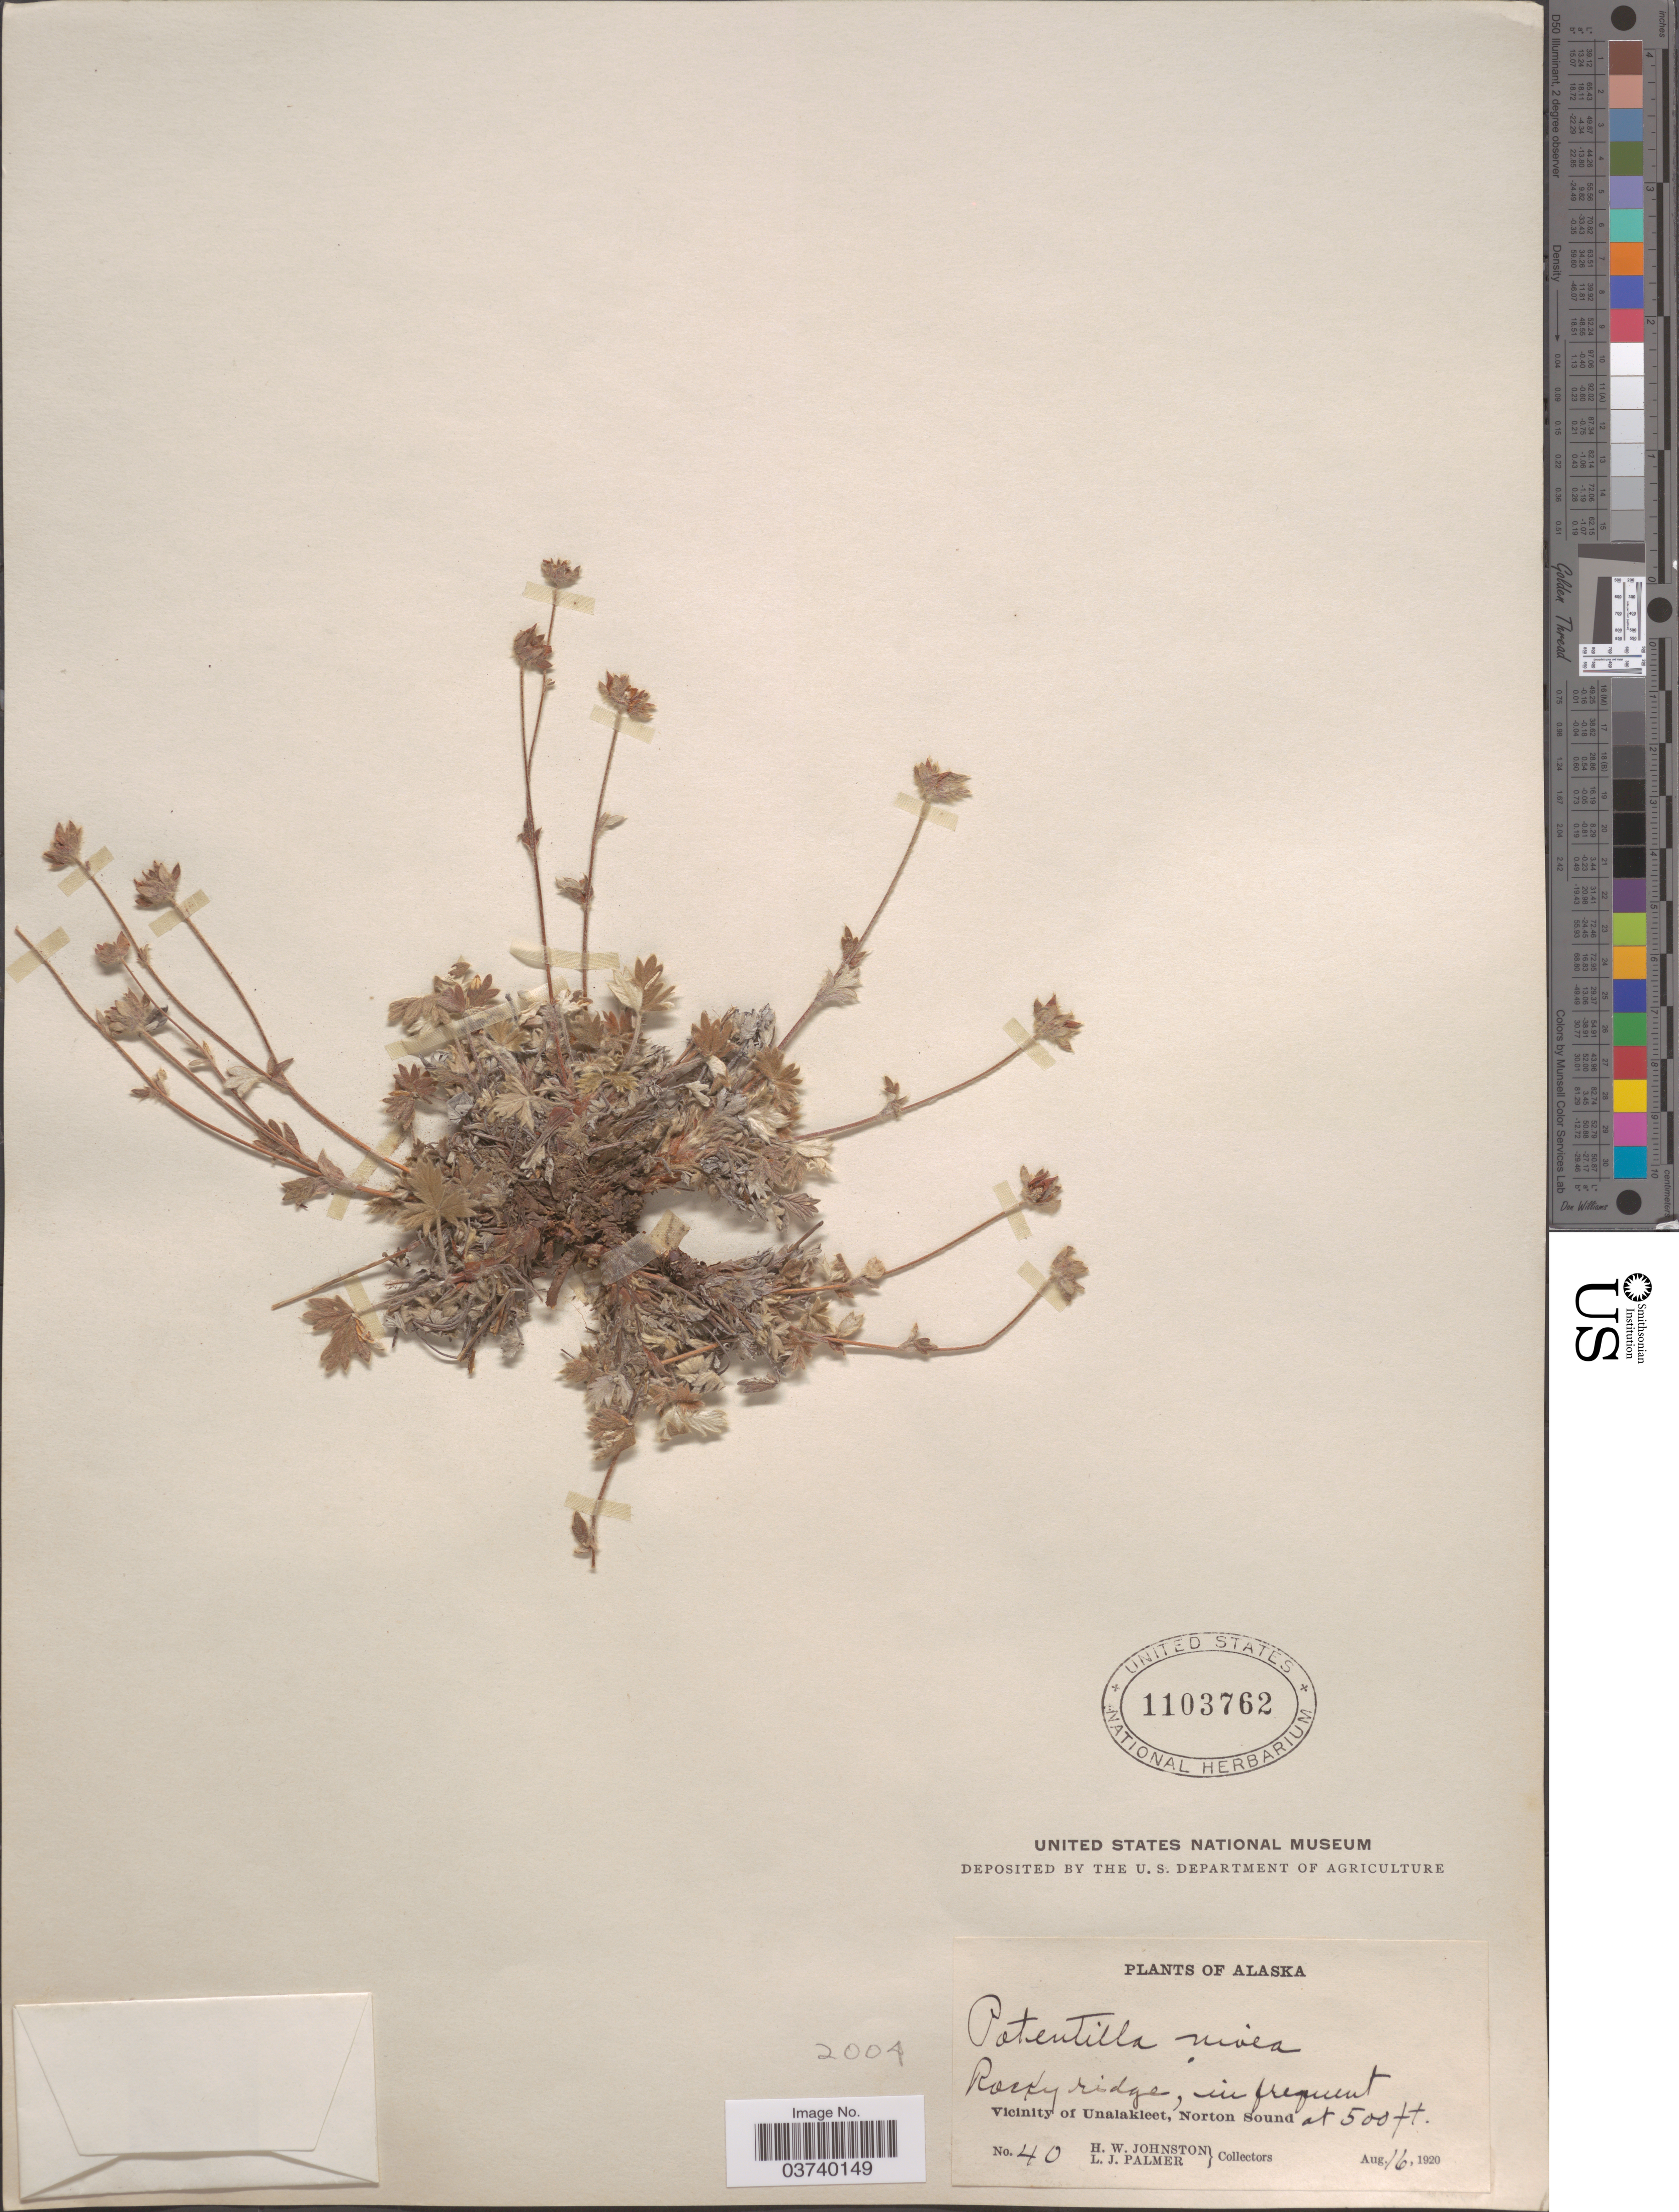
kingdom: Plantae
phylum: Tracheophyta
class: Magnoliopsida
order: Rosales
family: Rosaceae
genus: Potentilla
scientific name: Potentilla nivea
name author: L.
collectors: H. W. Johnston & L. J. Palmer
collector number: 40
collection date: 1920-08-16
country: United States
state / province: Alaska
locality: Vicinity of Unalakleet, Norton Sound.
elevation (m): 152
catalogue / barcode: US 1103762